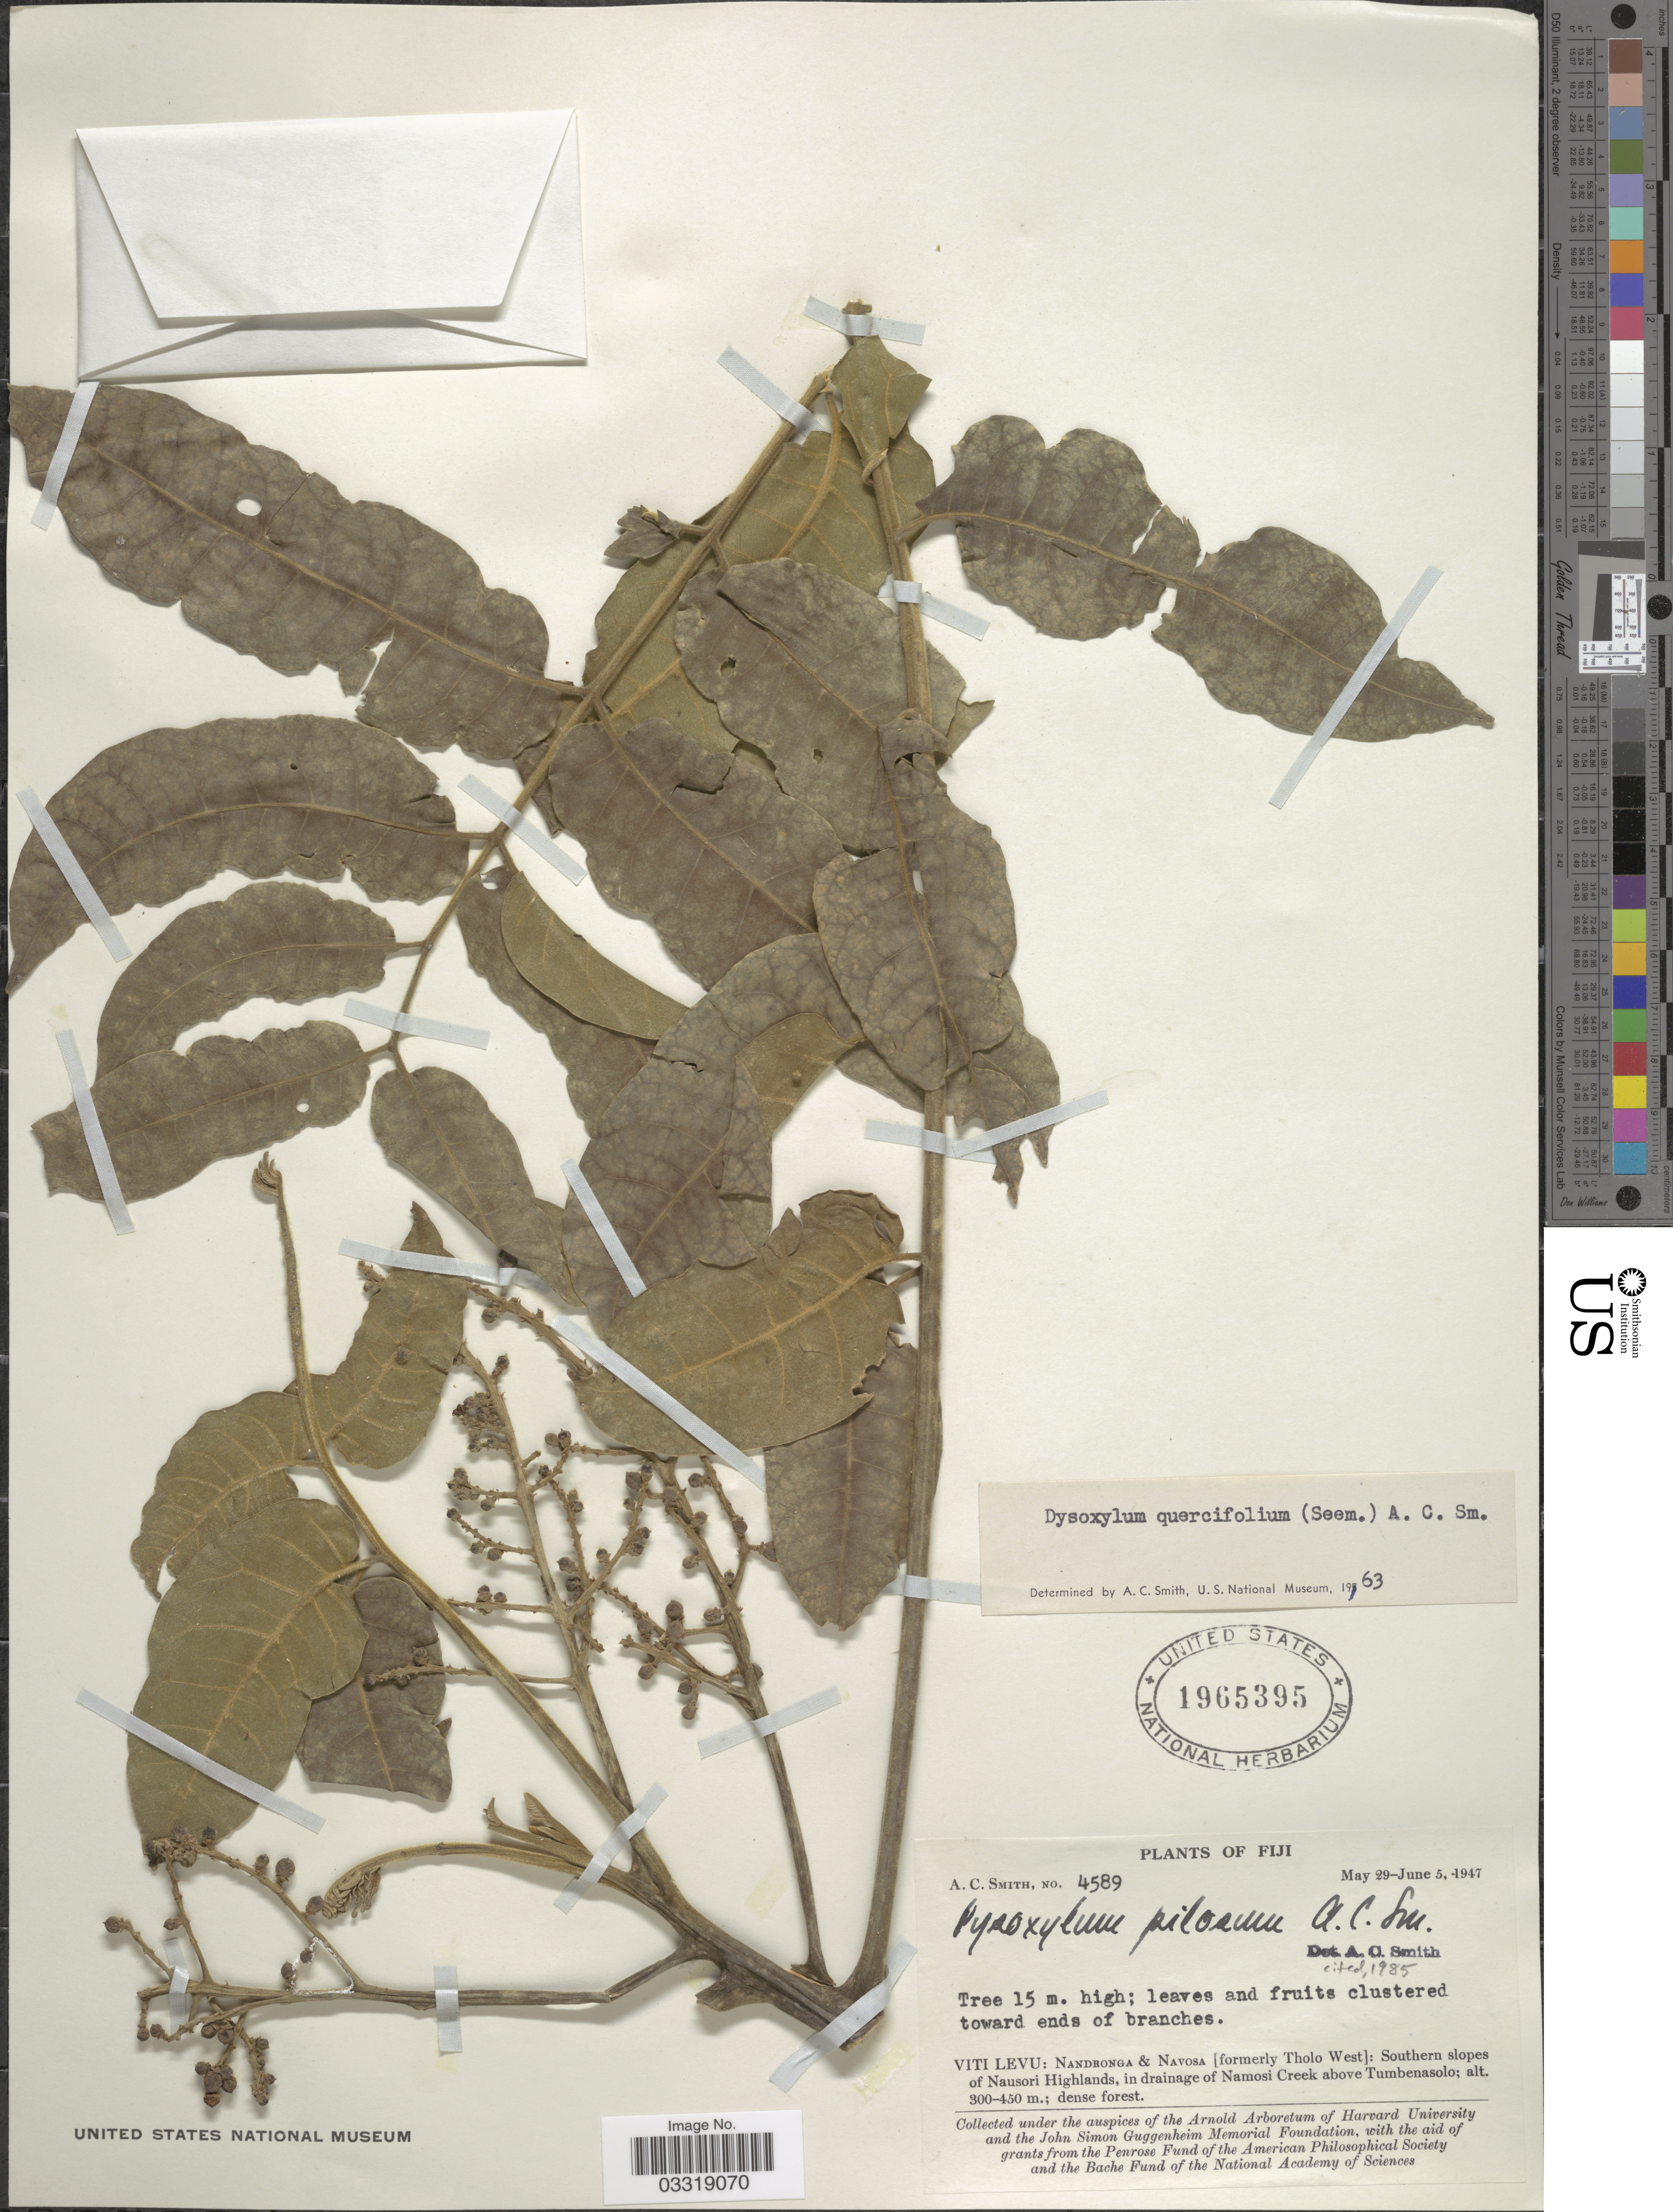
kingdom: Plantae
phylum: Tracheophyta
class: Magnoliopsida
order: Sapindales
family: Meliaceae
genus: Didymocheton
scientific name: Didymocheton alliaceus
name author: (G. Forst.) Mabb.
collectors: A. C. Smith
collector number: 4589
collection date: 1947-05-29/1947-06-05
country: Fiji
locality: Viti Levu: Nandronga & Navosa [formerly Tholo West]: Southern slopes of Nausori Highlands, in drainage of Namosi Creek above Tumbenasolo.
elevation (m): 300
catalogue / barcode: US 1965395